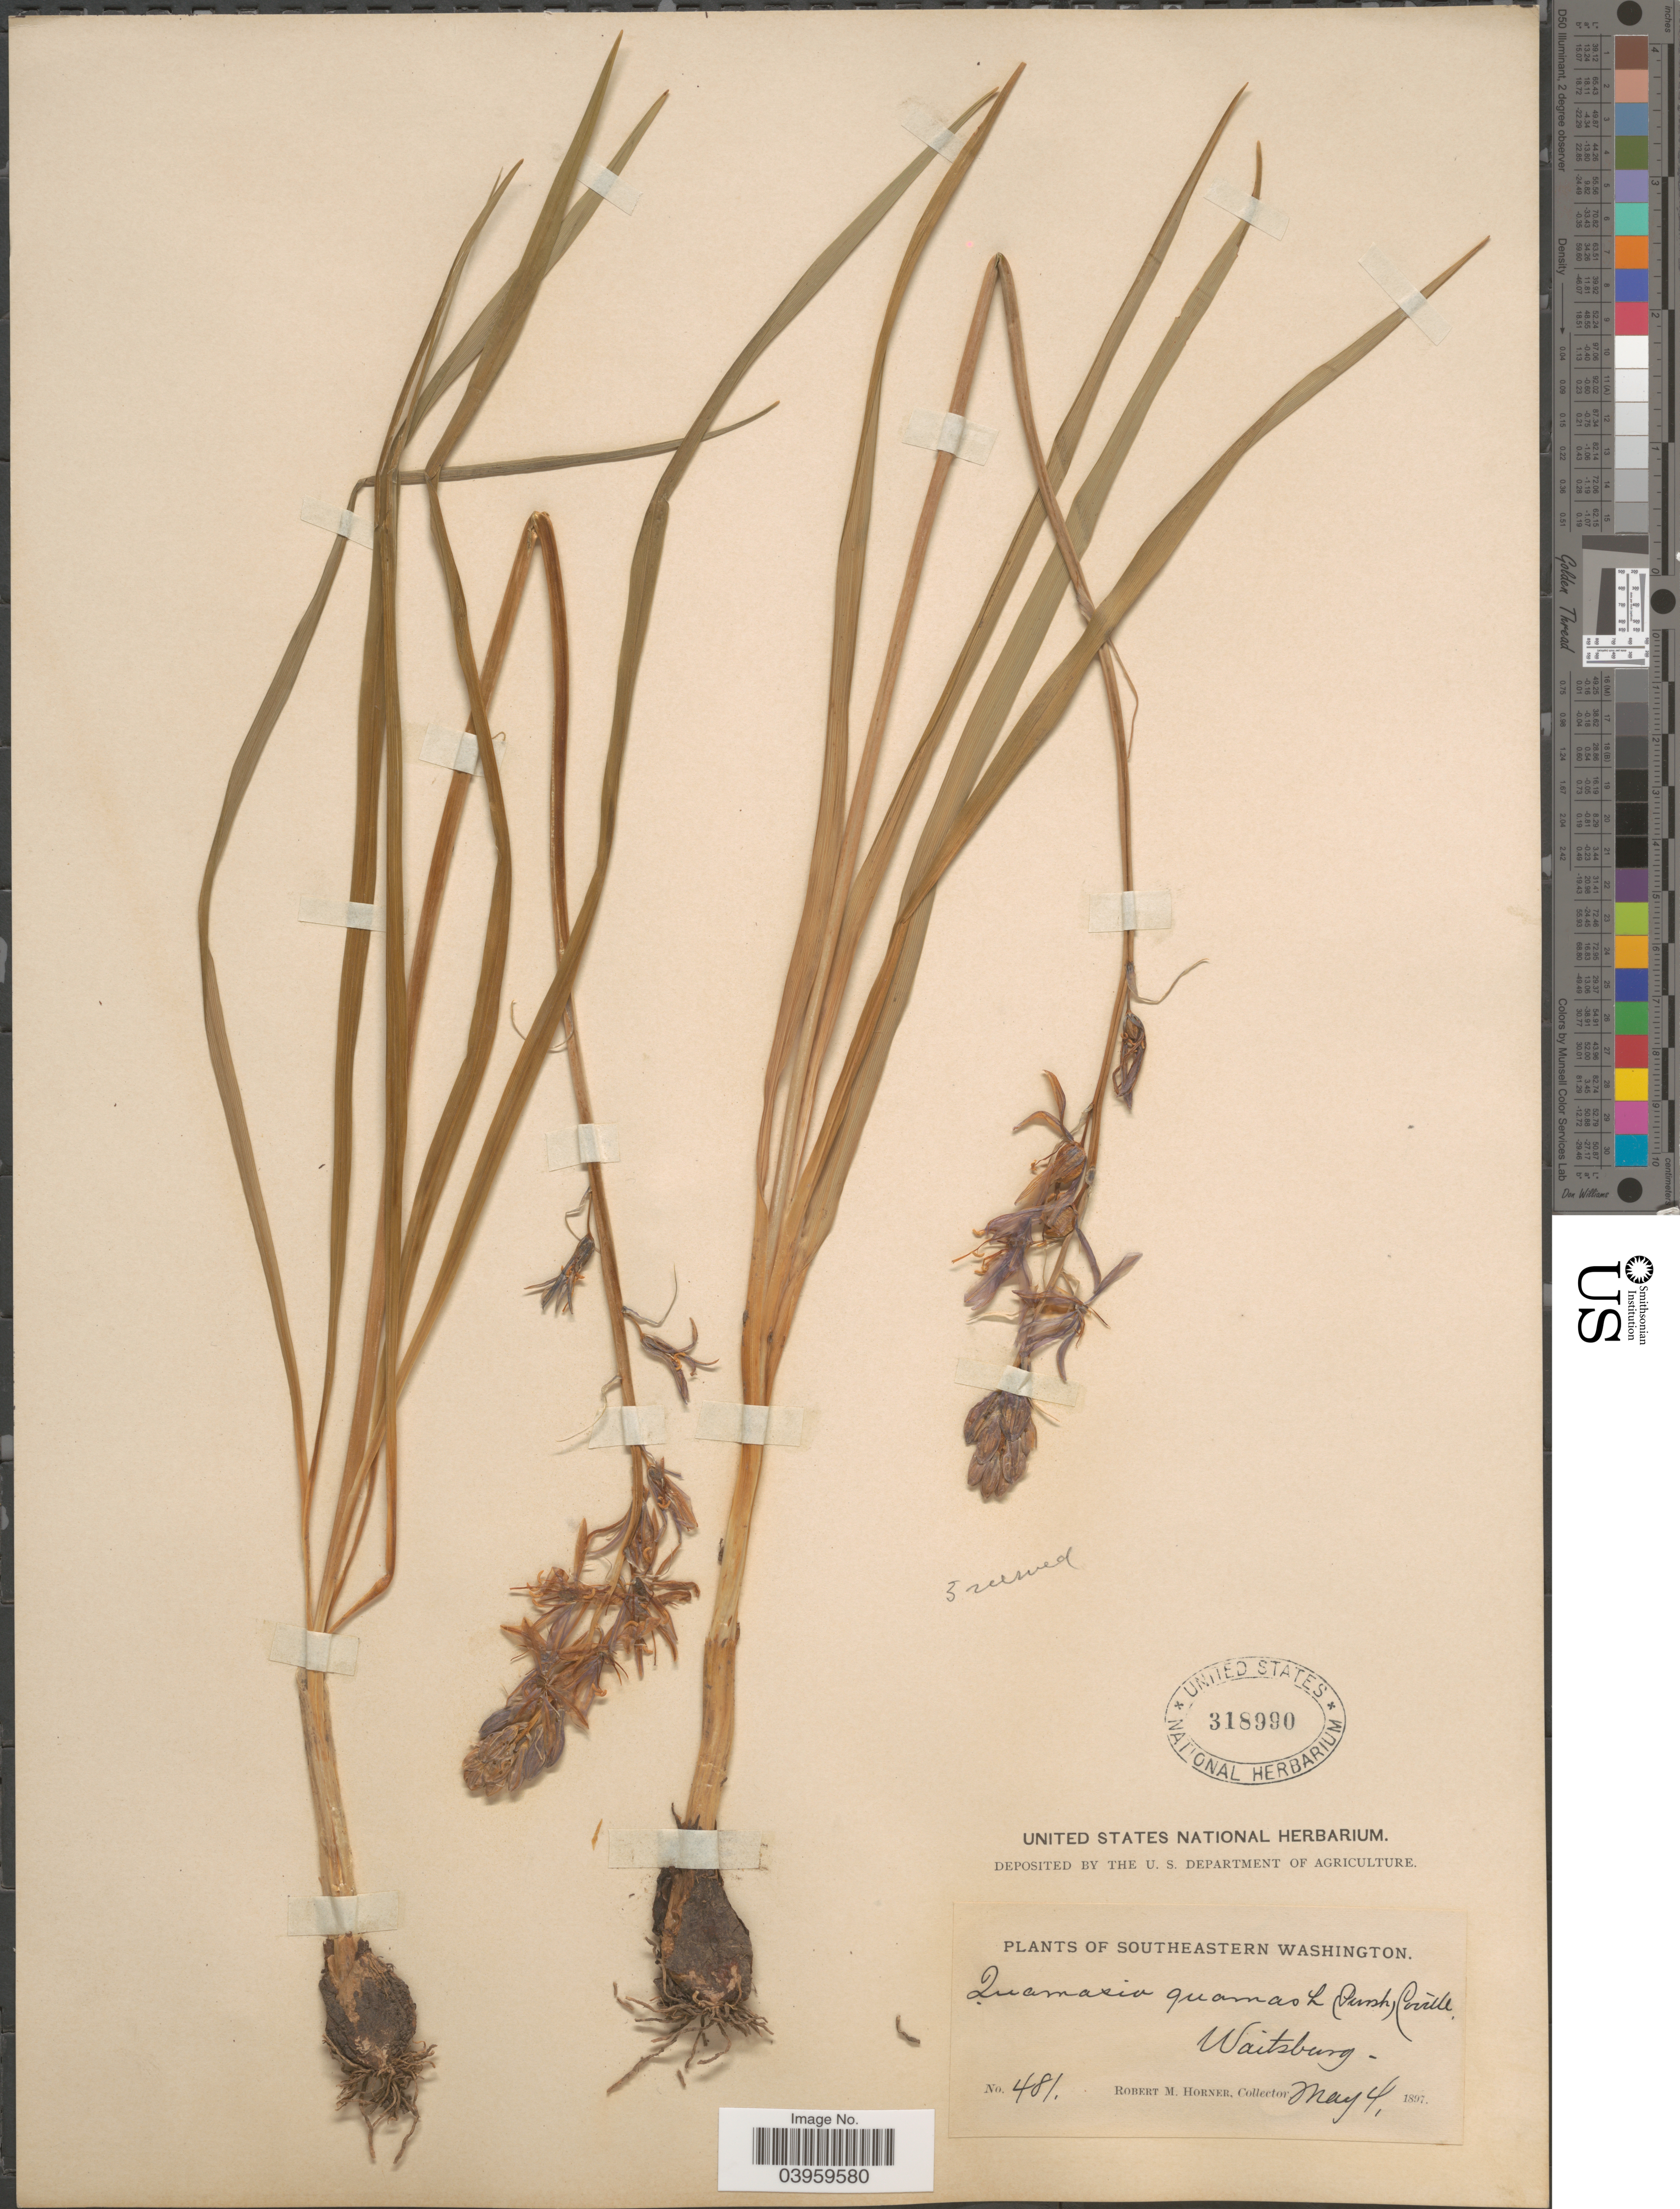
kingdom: Plantae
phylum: Tracheophyta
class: Liliopsida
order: Asparagales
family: Asparagaceae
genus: Camassia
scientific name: Camassia quamash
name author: (Pursh) Greene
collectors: R. Horner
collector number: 481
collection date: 1897-05-04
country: United States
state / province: Washington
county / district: Walla Walla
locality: Southeastern Washington. Waitsburg.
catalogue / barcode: US 318990